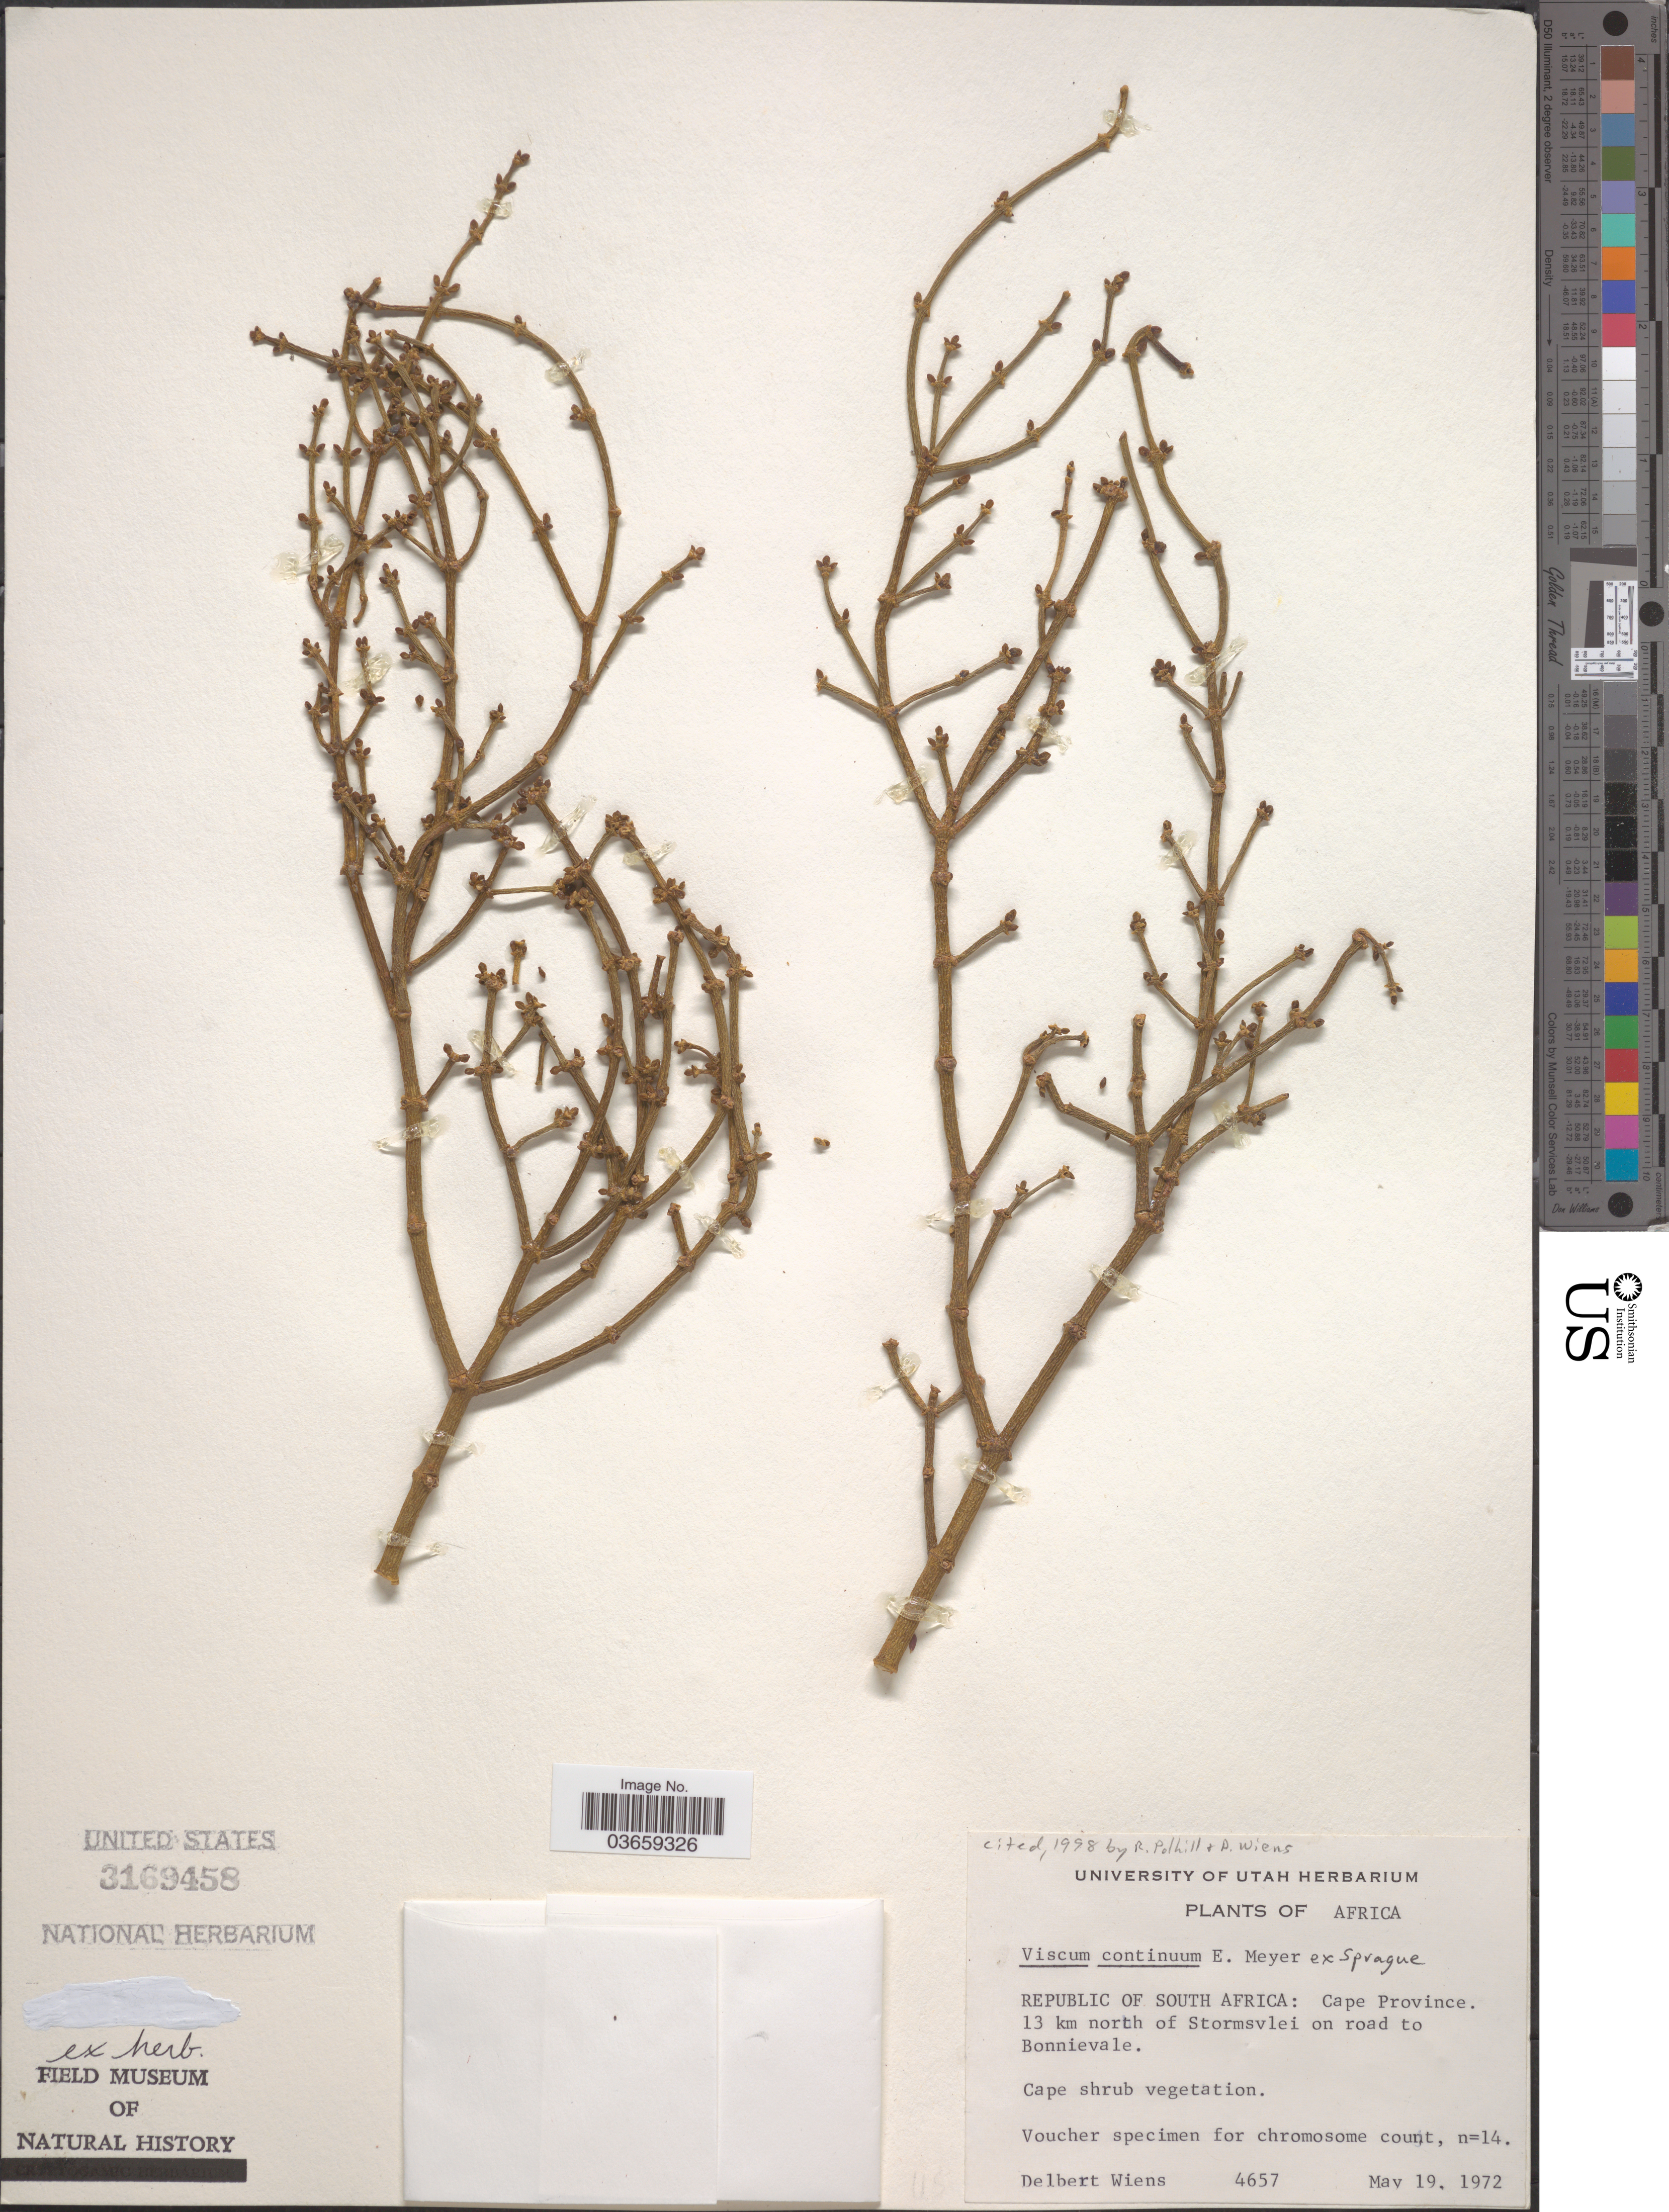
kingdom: Plantae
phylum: Tracheophyta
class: Magnoliopsida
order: Santalales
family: Viscaceae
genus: Viscum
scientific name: Viscum continuum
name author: E. Mey. ex Sprague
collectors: D. Wiens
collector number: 4657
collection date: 1972-05-19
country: South Africa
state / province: Western Cape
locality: Republic of South Africa. 13 km south of Stormsvlei on road to Bonnievale. Cape shrub vegetation.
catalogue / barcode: US 3169458